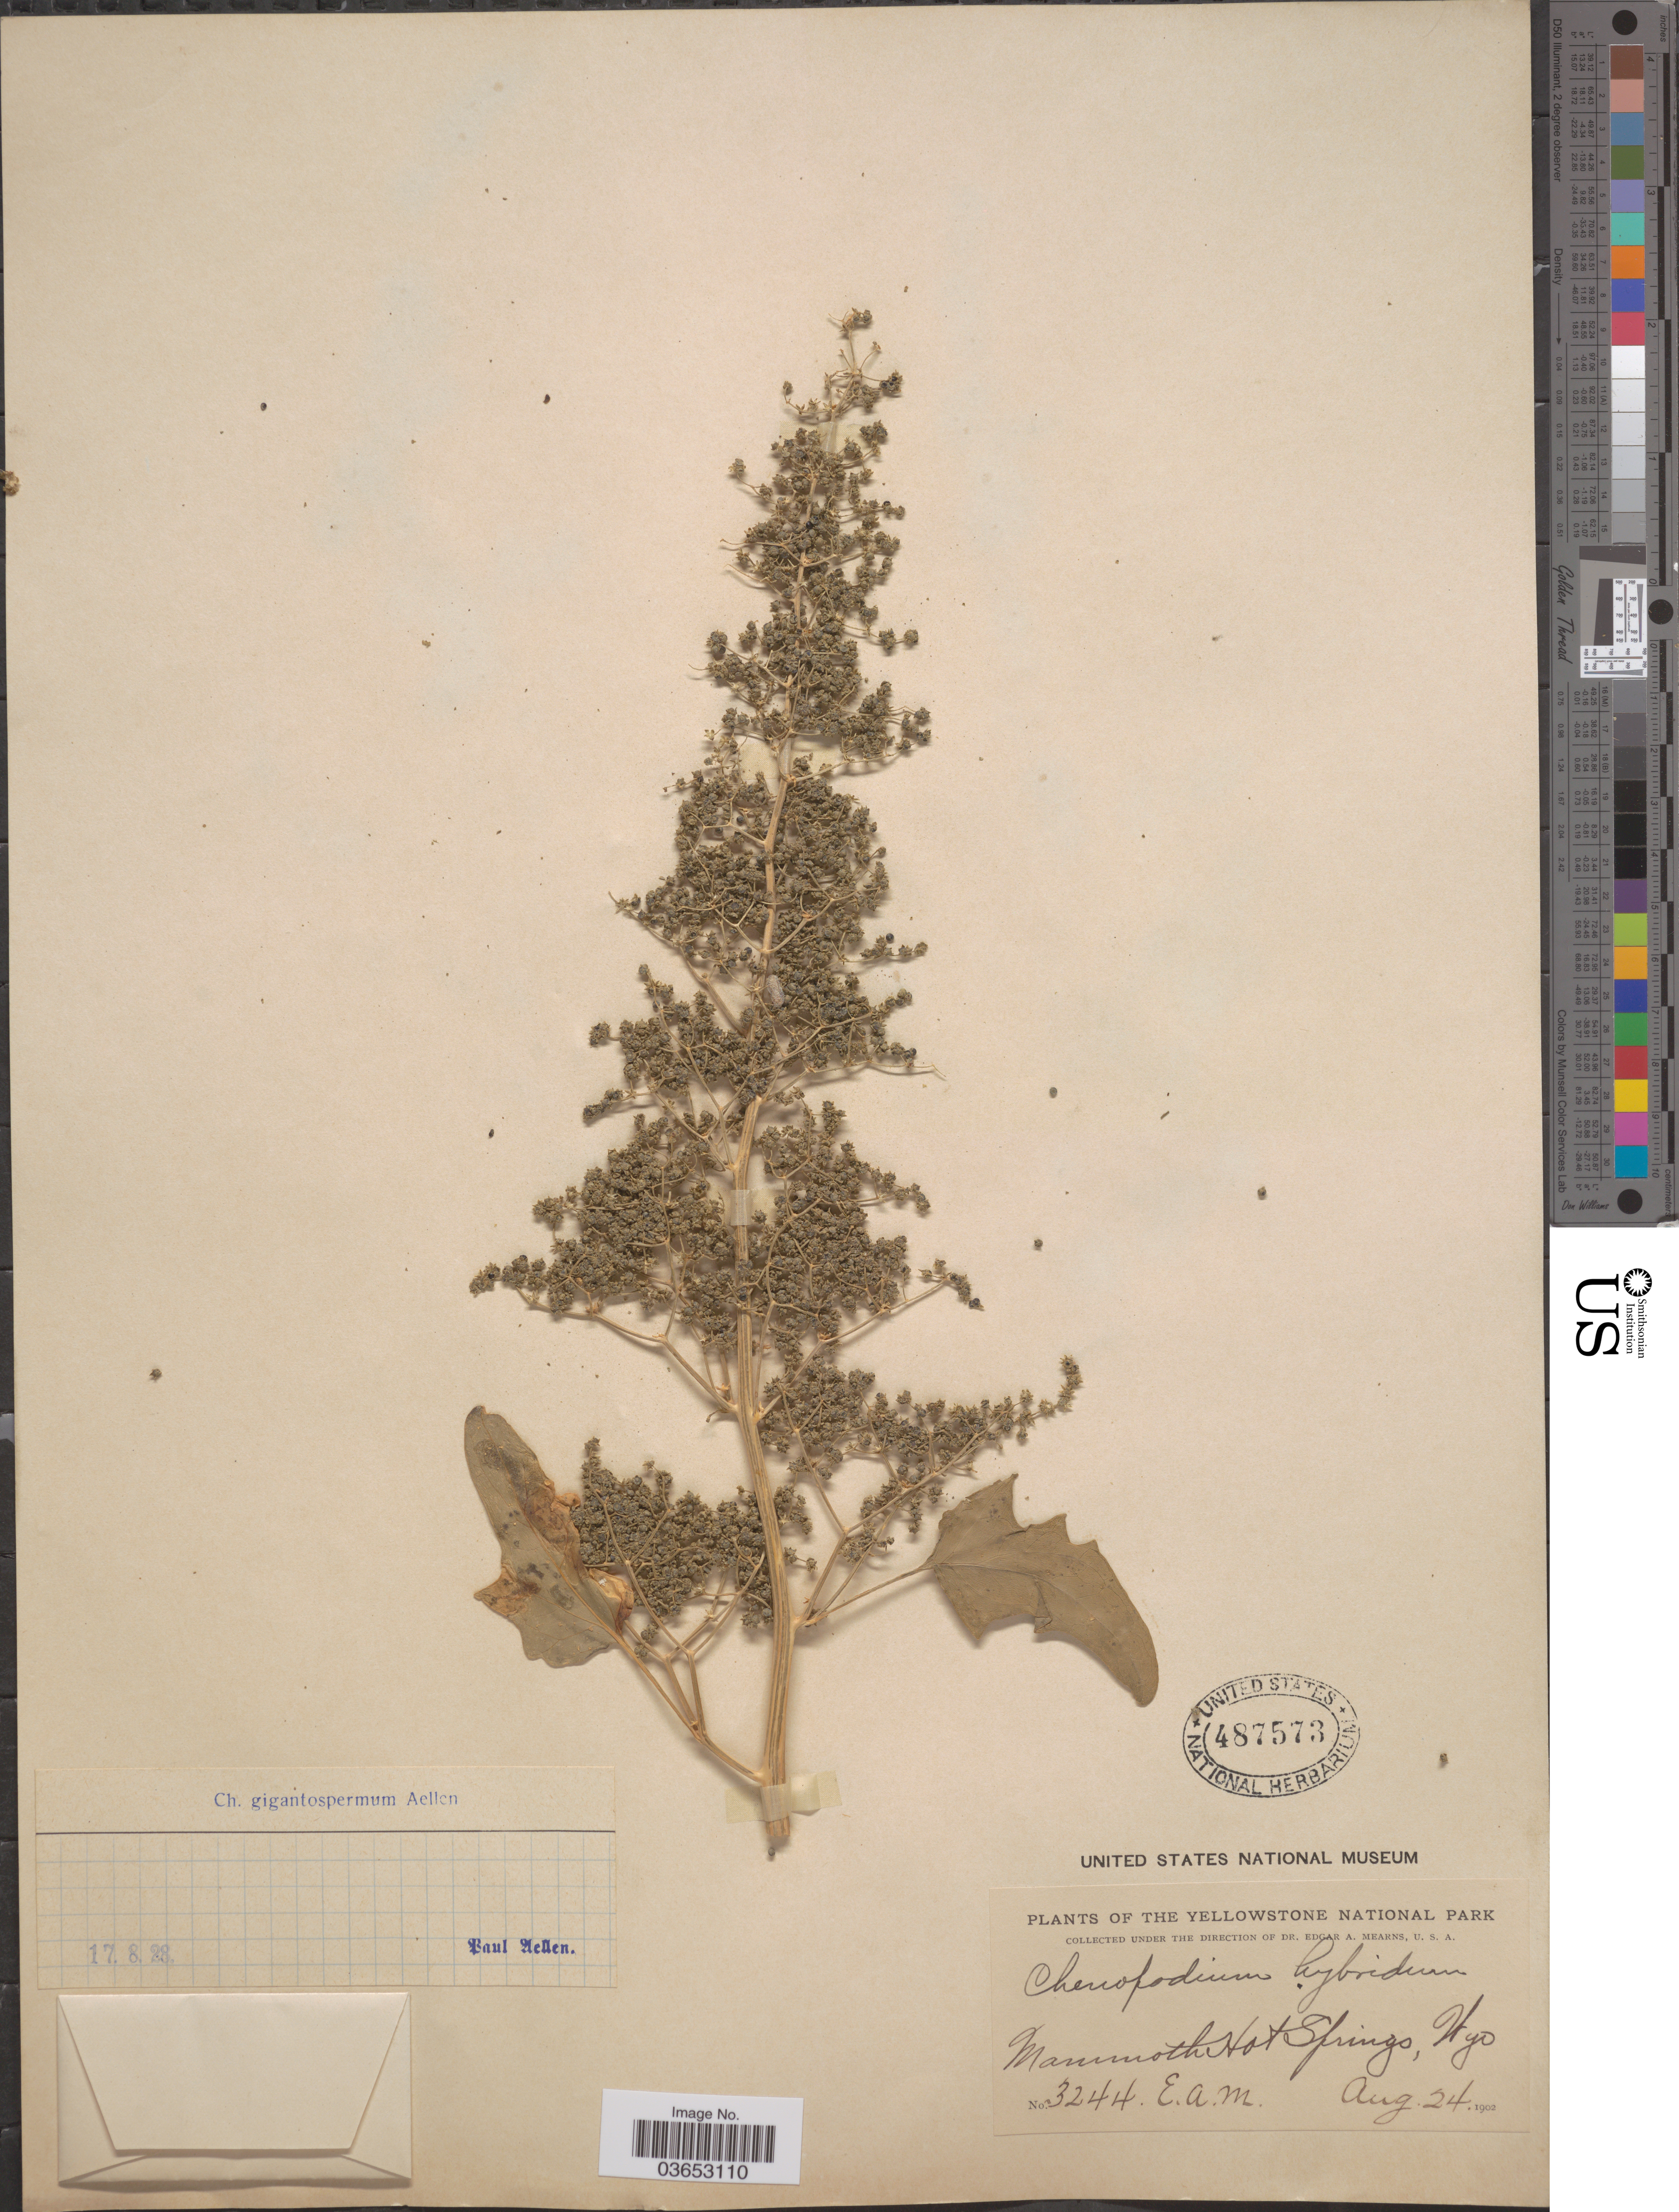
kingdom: Plantae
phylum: Tracheophyta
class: Magnoliopsida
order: Caryophyllales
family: Amaranthaceae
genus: Chenopodium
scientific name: Chenopodium gigantospermum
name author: Aellen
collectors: E. A. Mearns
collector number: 3244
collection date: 1902-08-24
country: United States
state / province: Wyoming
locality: Yellowstone National Park. Mammoth Hot Springs.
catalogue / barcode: US 487573